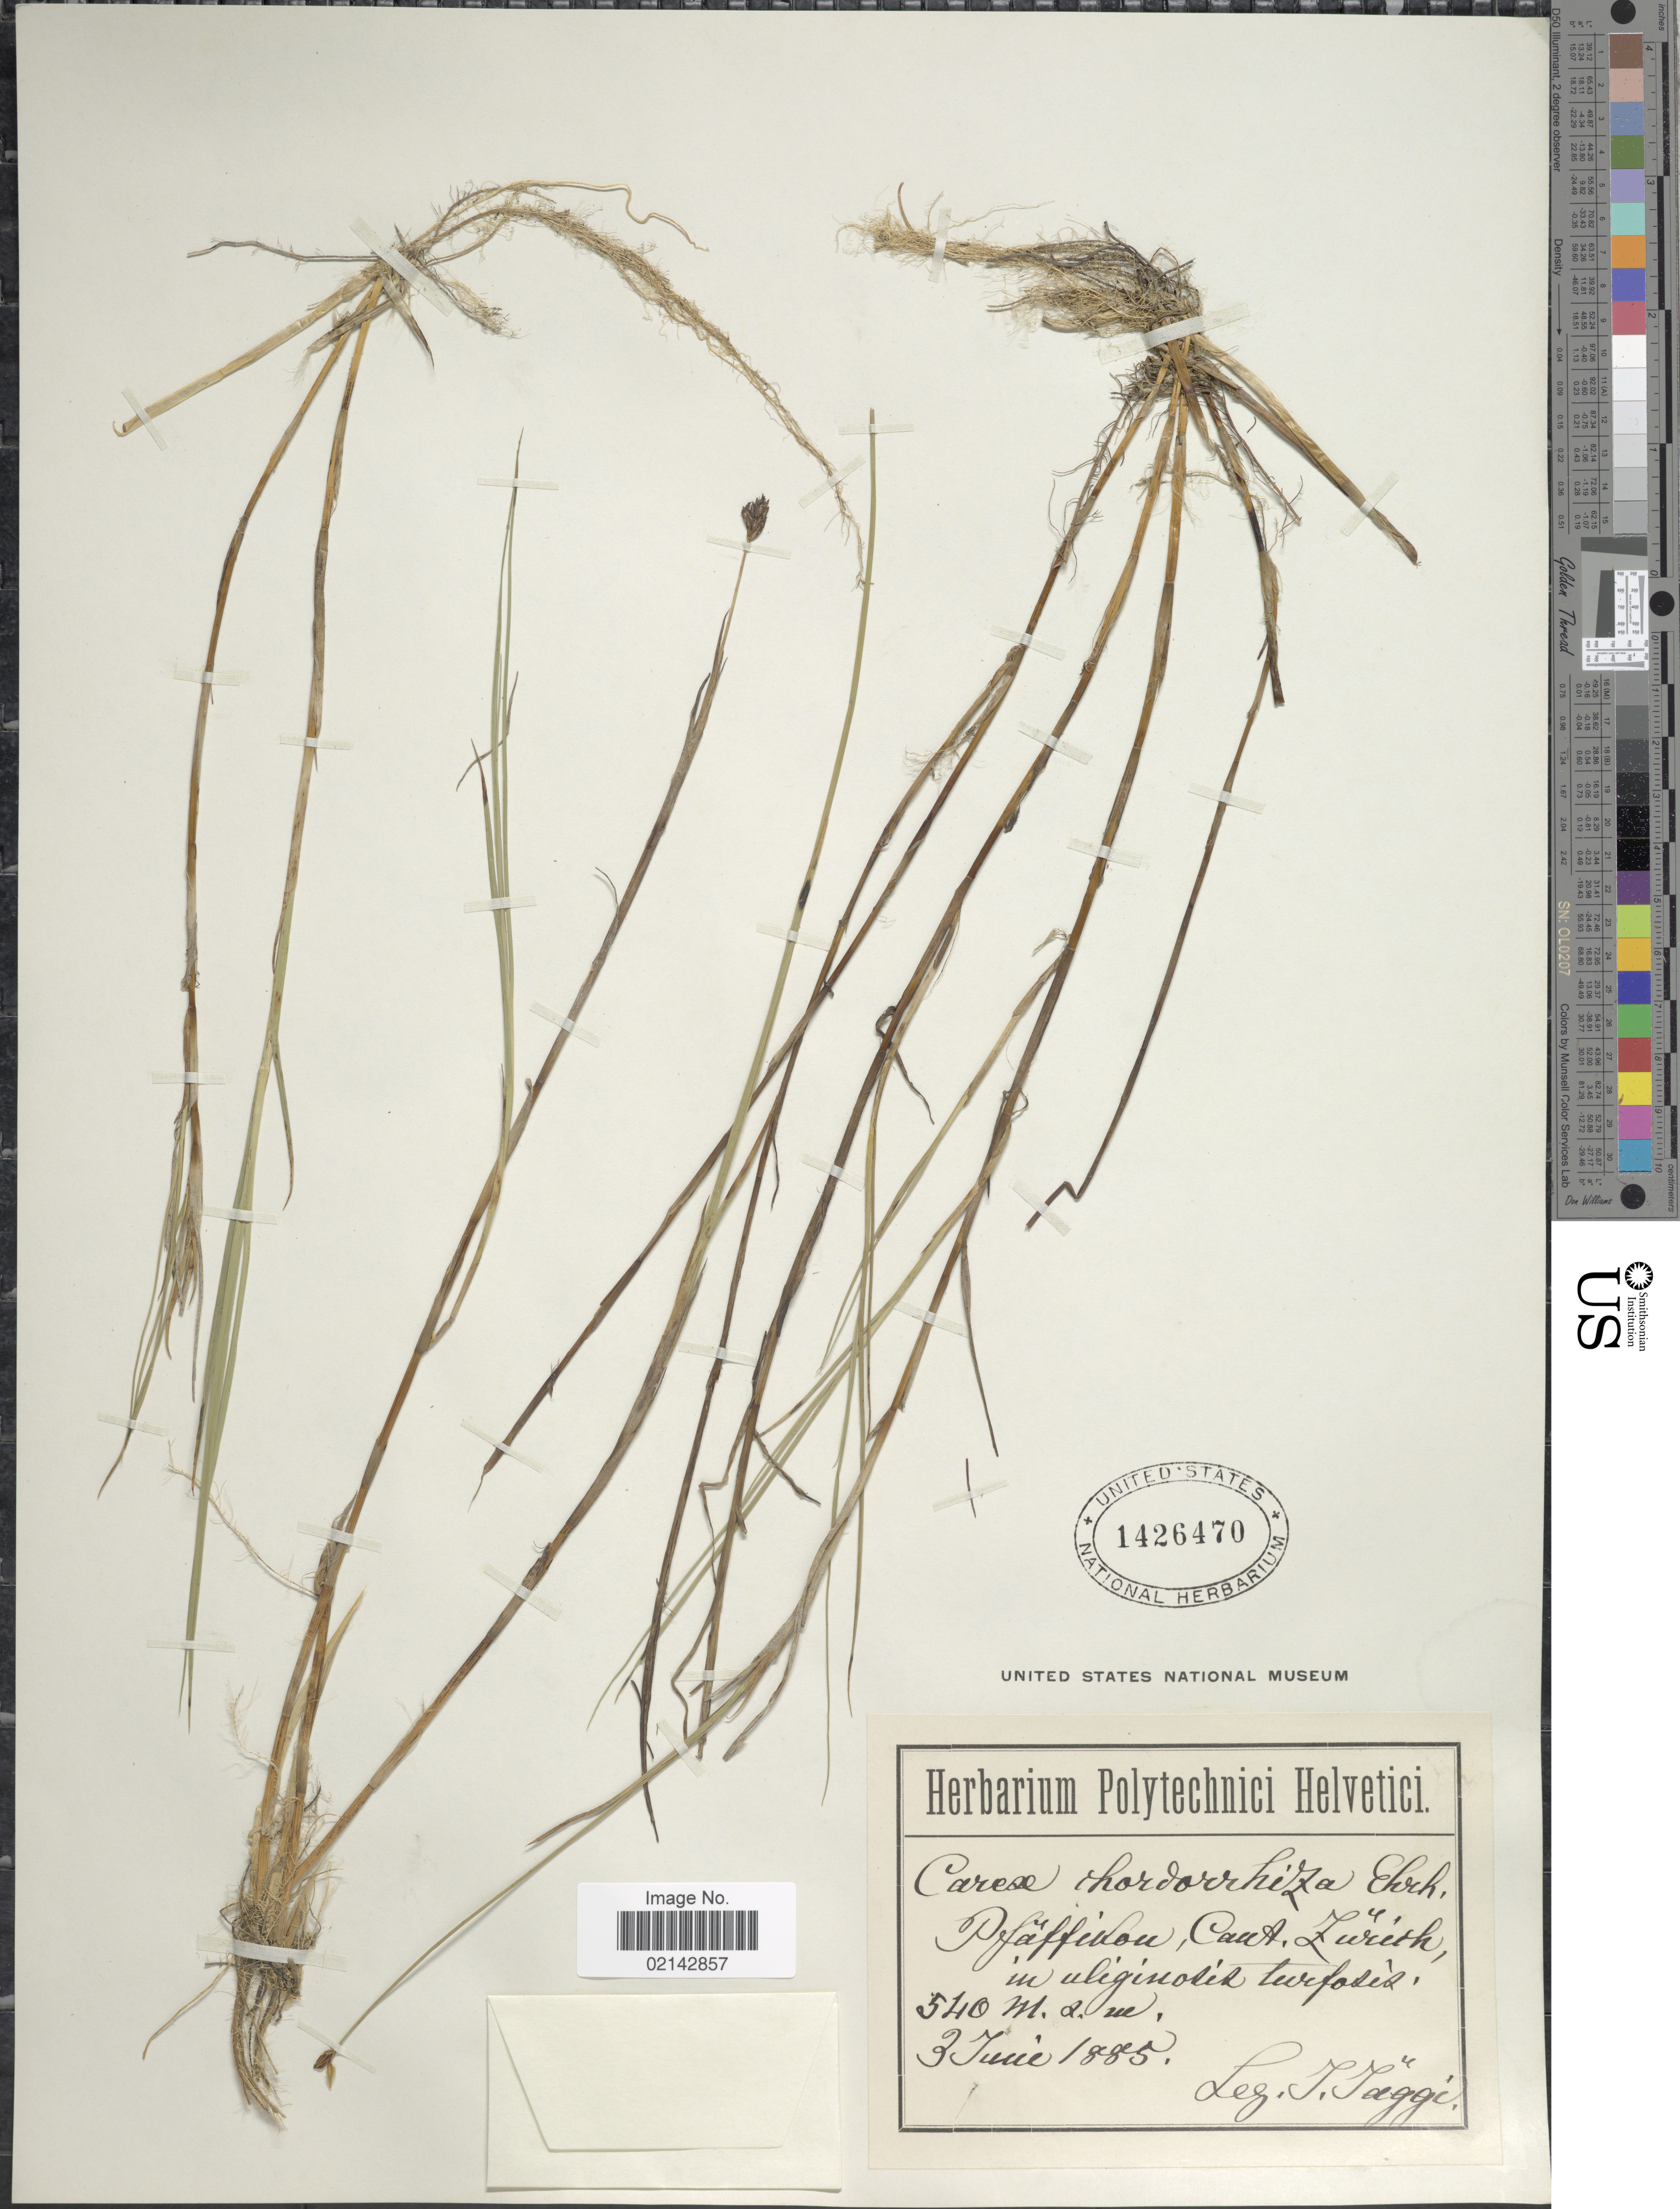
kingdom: Plantae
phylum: Tracheophyta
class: Liliopsida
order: Poales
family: Cyperaceae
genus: Carex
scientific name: Carex chordorrhiza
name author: L. f.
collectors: J. Jäggi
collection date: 1885-06-03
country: Switzerland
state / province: Zurich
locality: Pfaffikon,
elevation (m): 540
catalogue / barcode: US 1426470